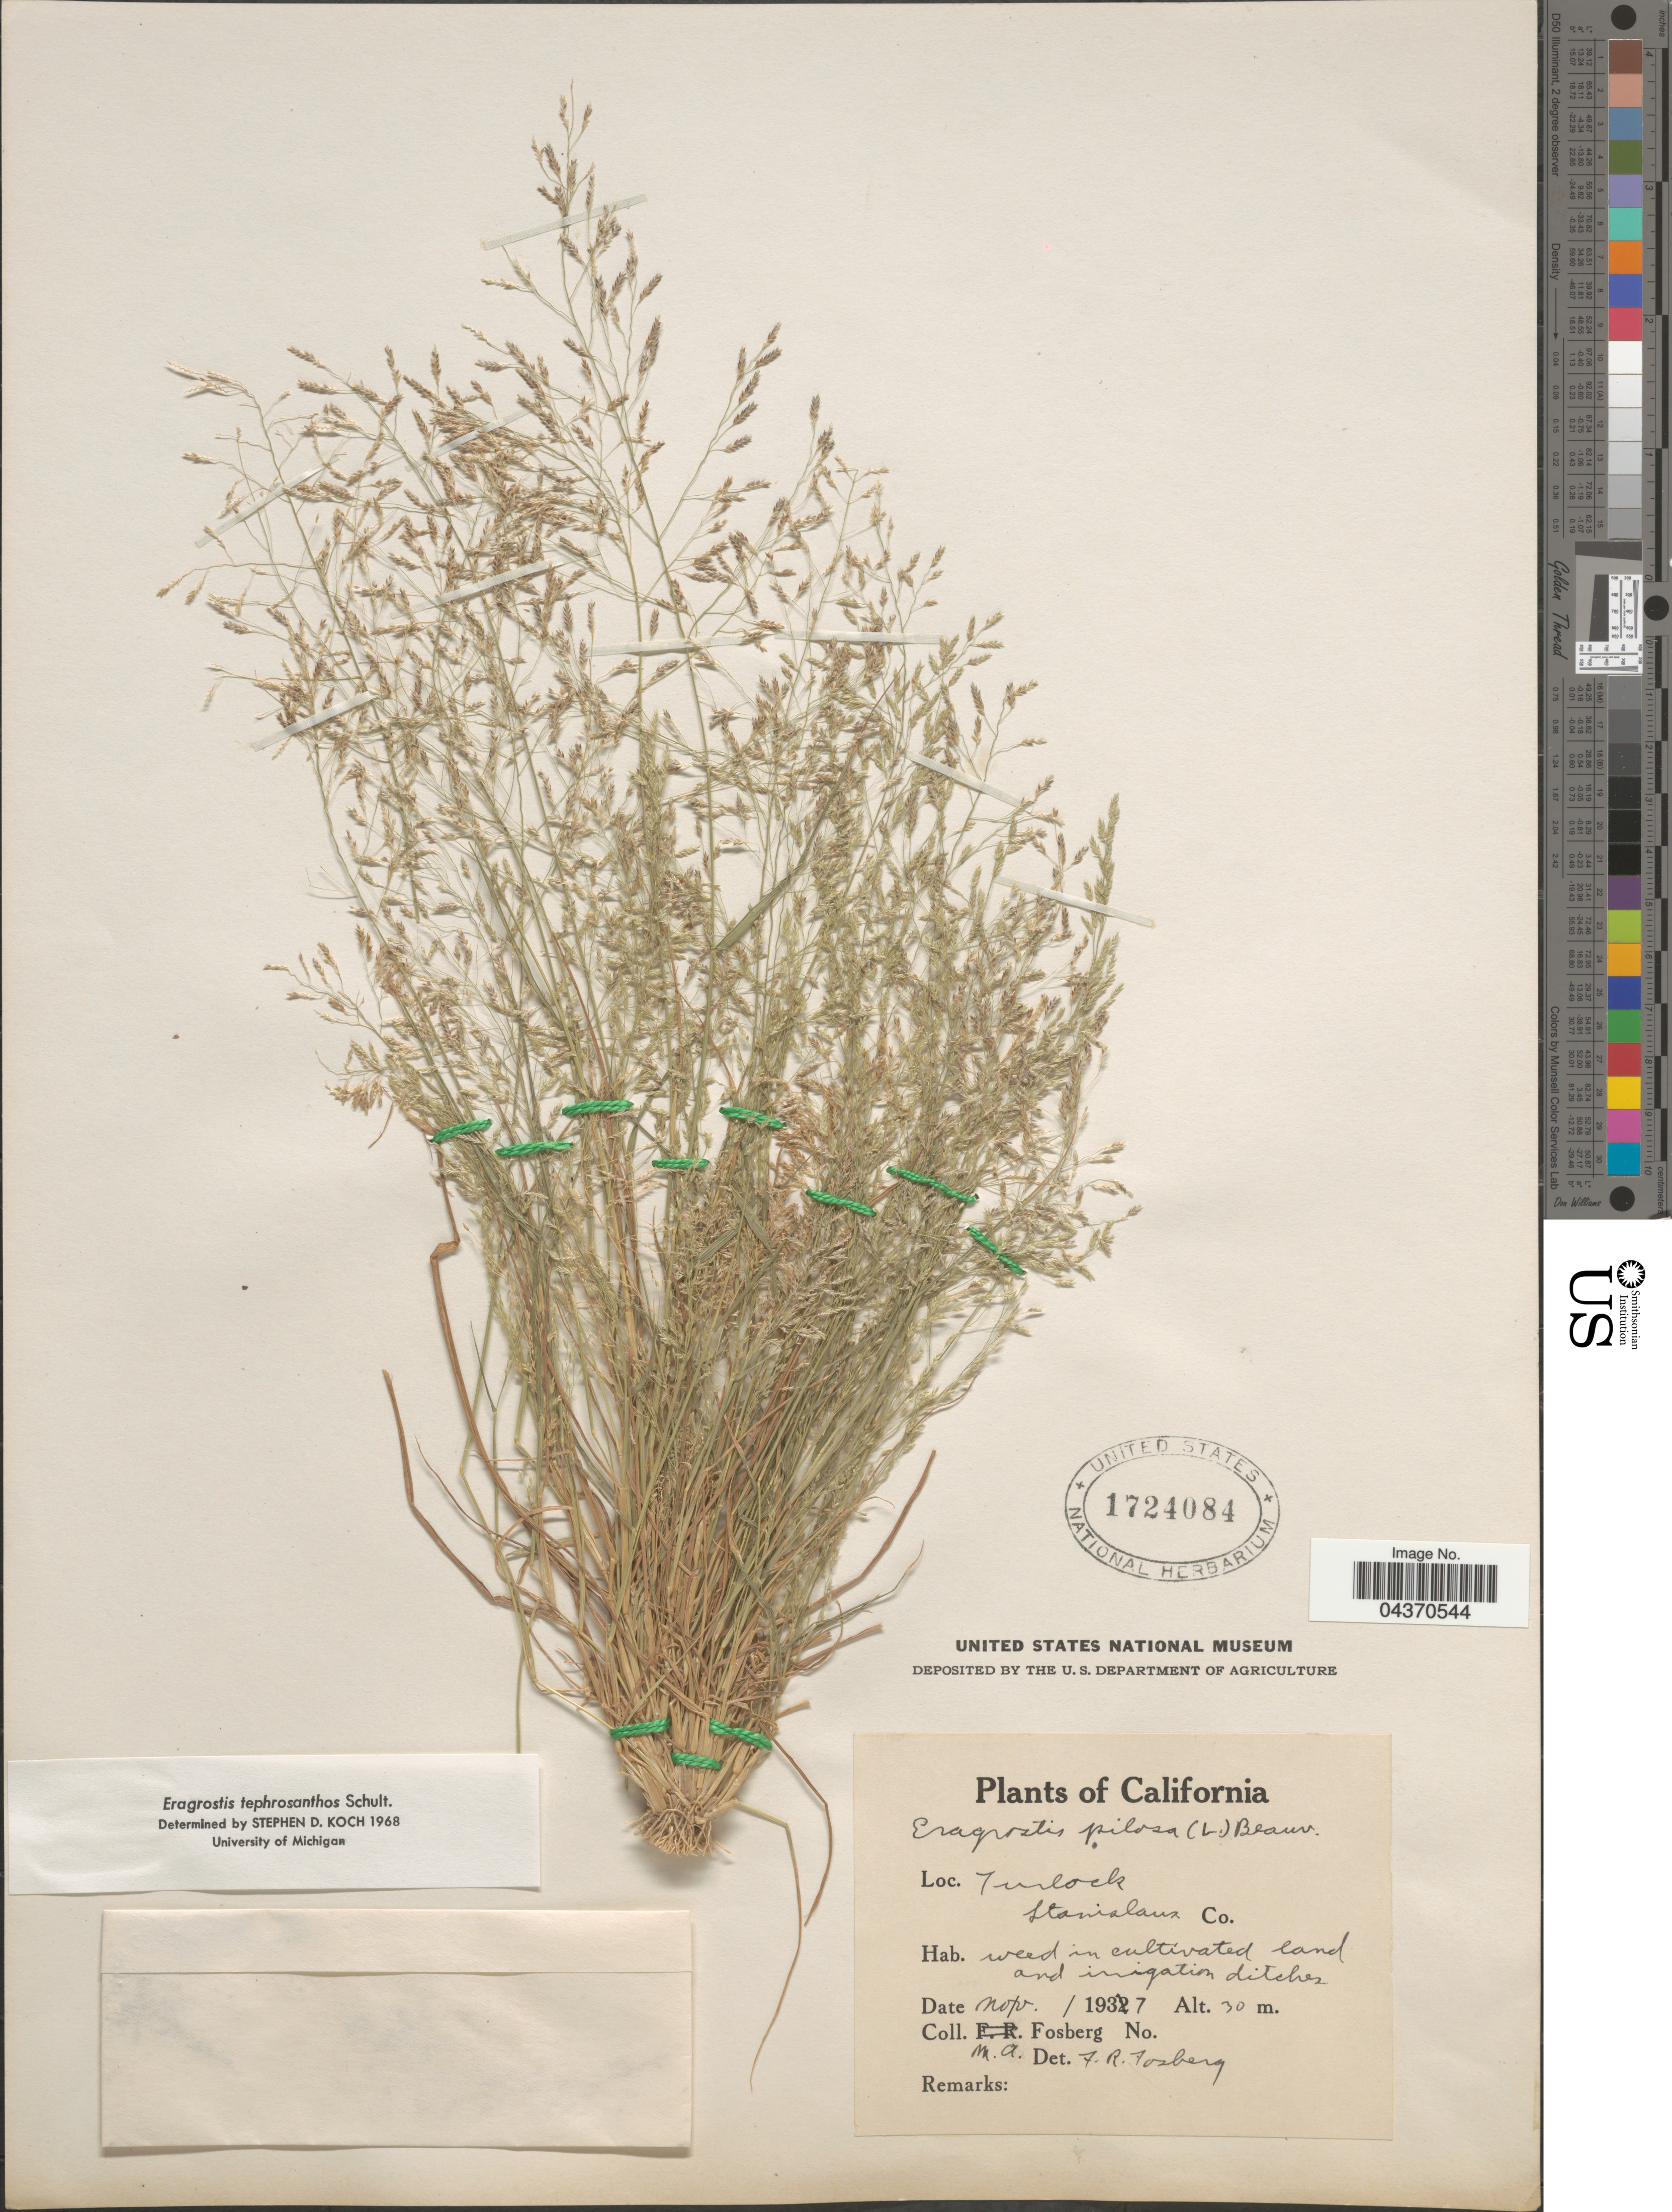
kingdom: Plantae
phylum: Tracheophyta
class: Liliopsida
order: Poales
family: Poaceae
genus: Eragrostis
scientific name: Eragrostis pectinacea var. miserrima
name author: (E. Fourn.) Reeder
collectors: M. Fosberg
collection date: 1937-11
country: United States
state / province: California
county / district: Stanislaus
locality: Turlock Stanislaus Co. In cultivated land and irrigation ditches.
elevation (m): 30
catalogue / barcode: US 1724084